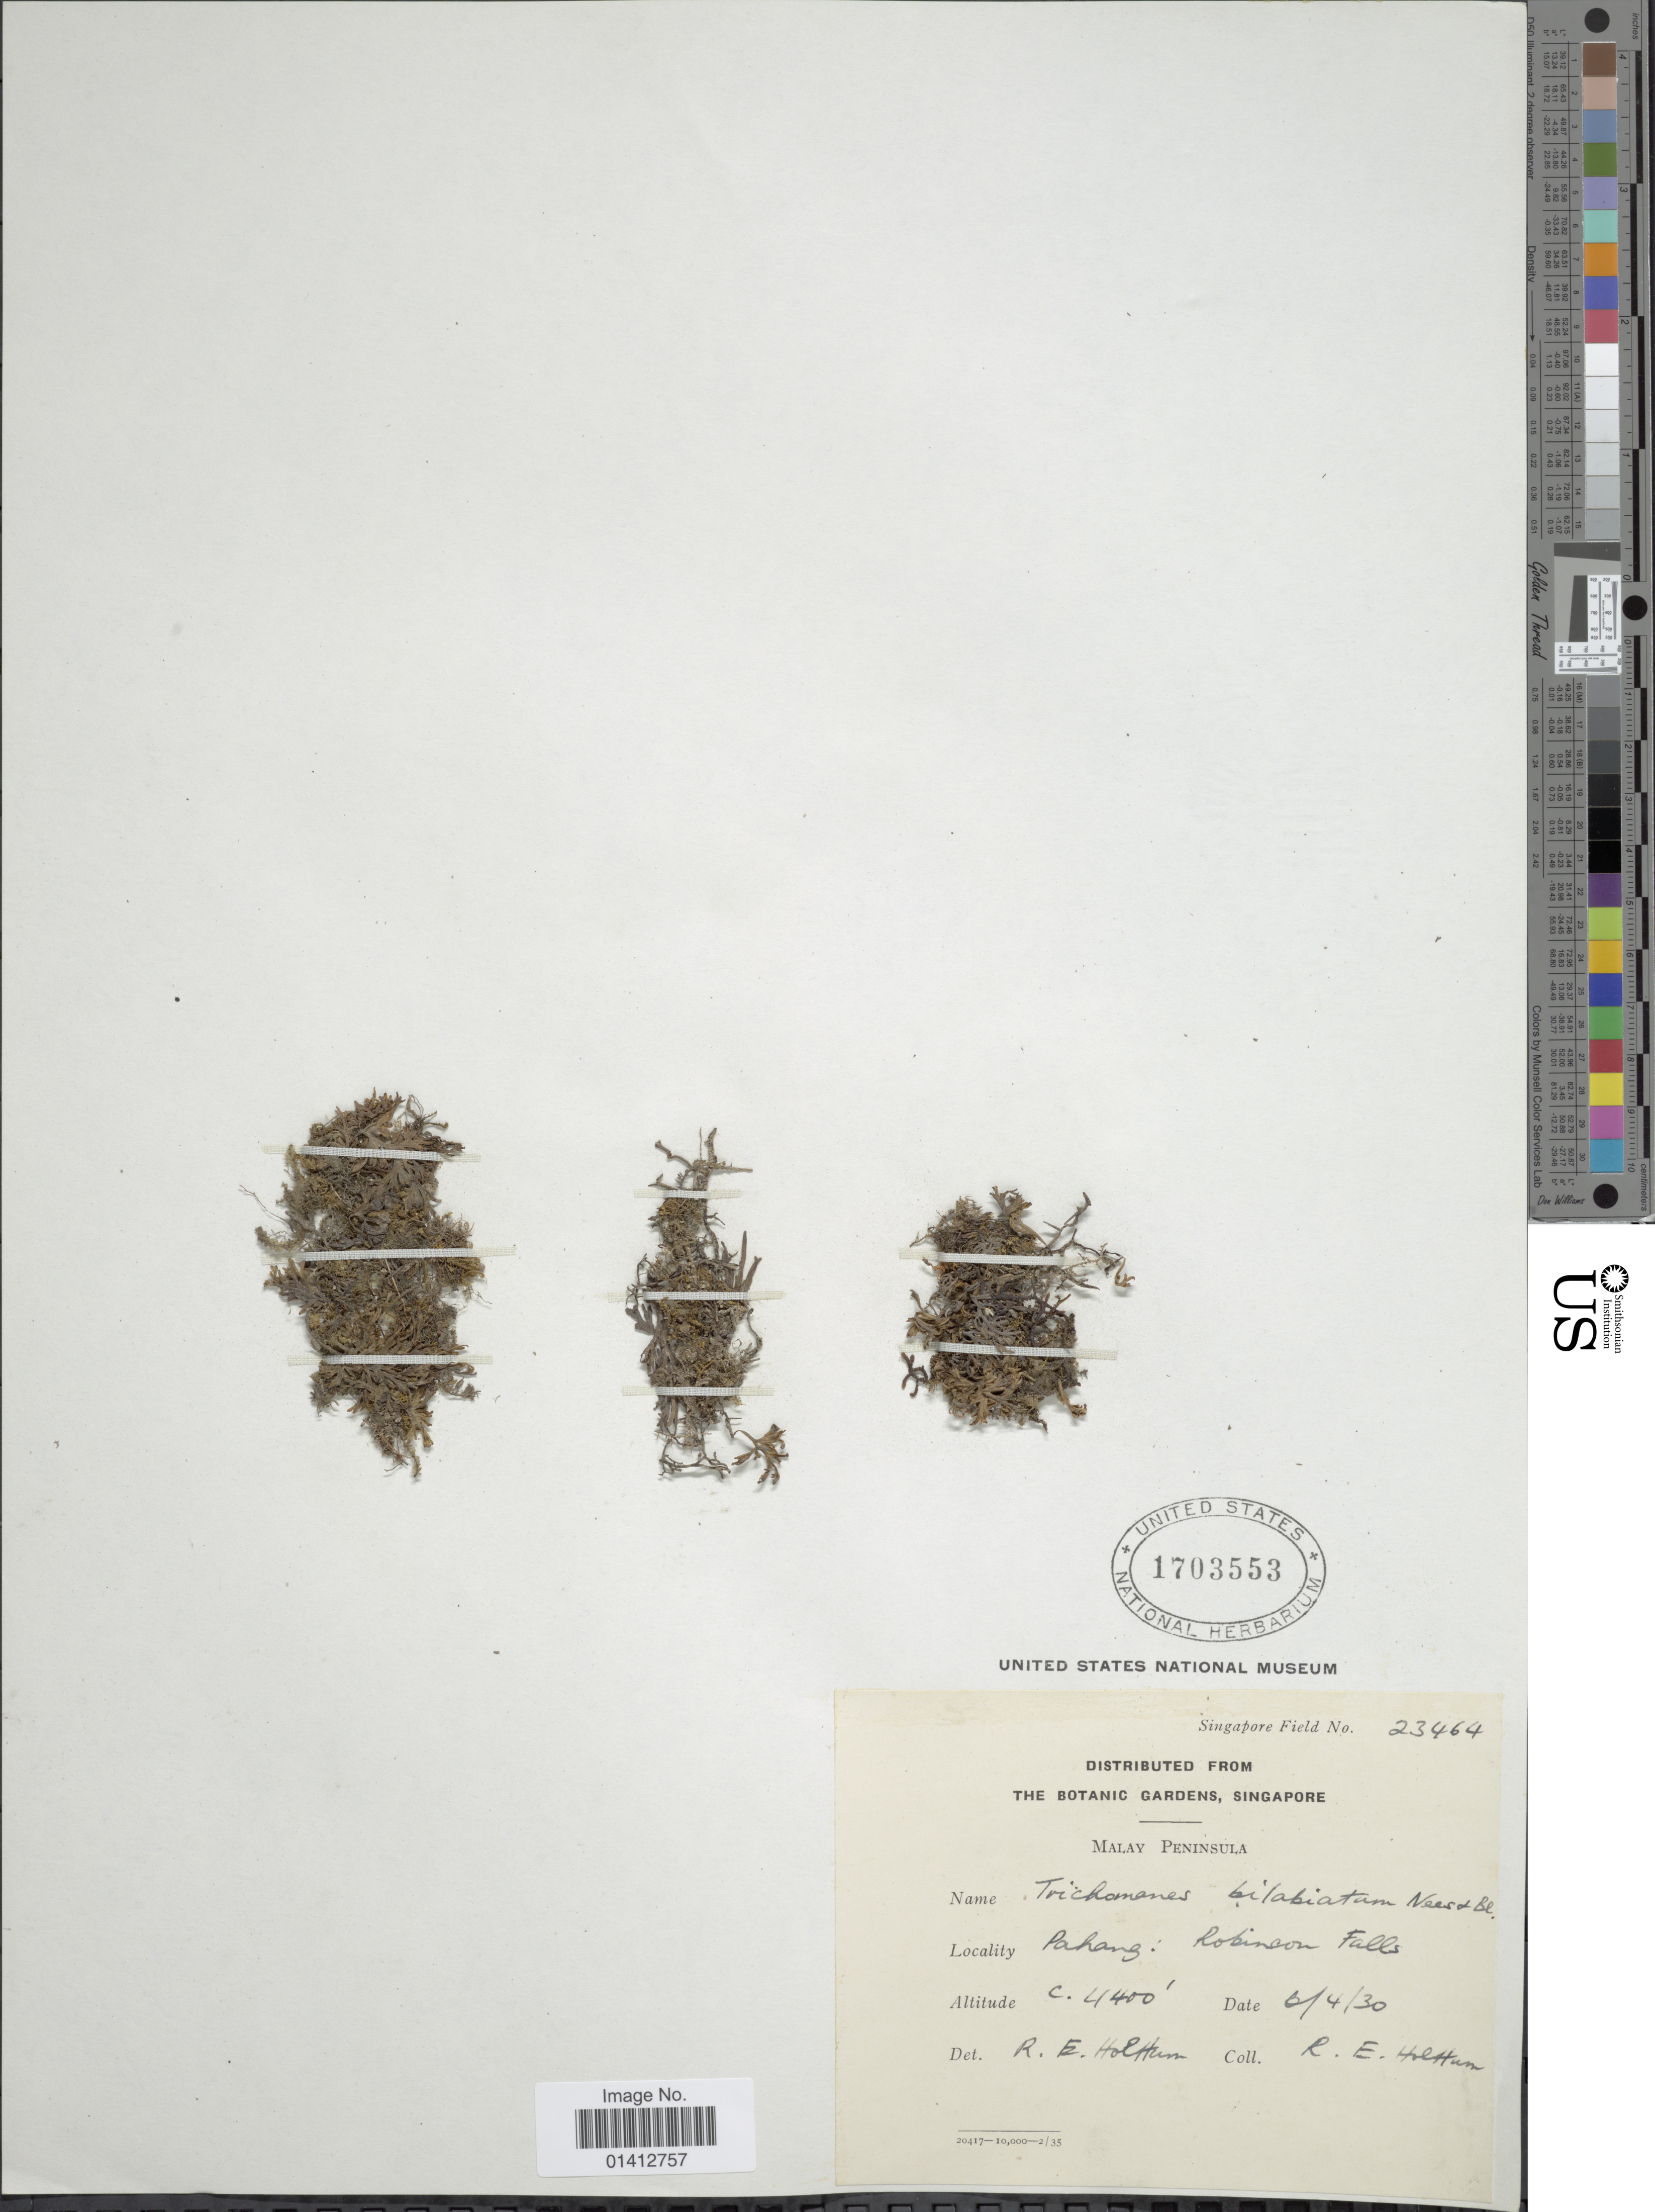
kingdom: Plantae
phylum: Tracheophyta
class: Polypodiopsida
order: Hymenophyllales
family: Hymenophyllaceae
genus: Crepidomanes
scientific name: Crepidomanes bilabiatum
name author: (Nees ex Blume) Copel.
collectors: R. E. Holttum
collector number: Singapore Field 23464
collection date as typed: Transcribed d/m/y: 3/4/30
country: Malaysia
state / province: Pahang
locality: Malay Peninsula, Robinson Falls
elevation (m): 1341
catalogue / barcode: US 1703553